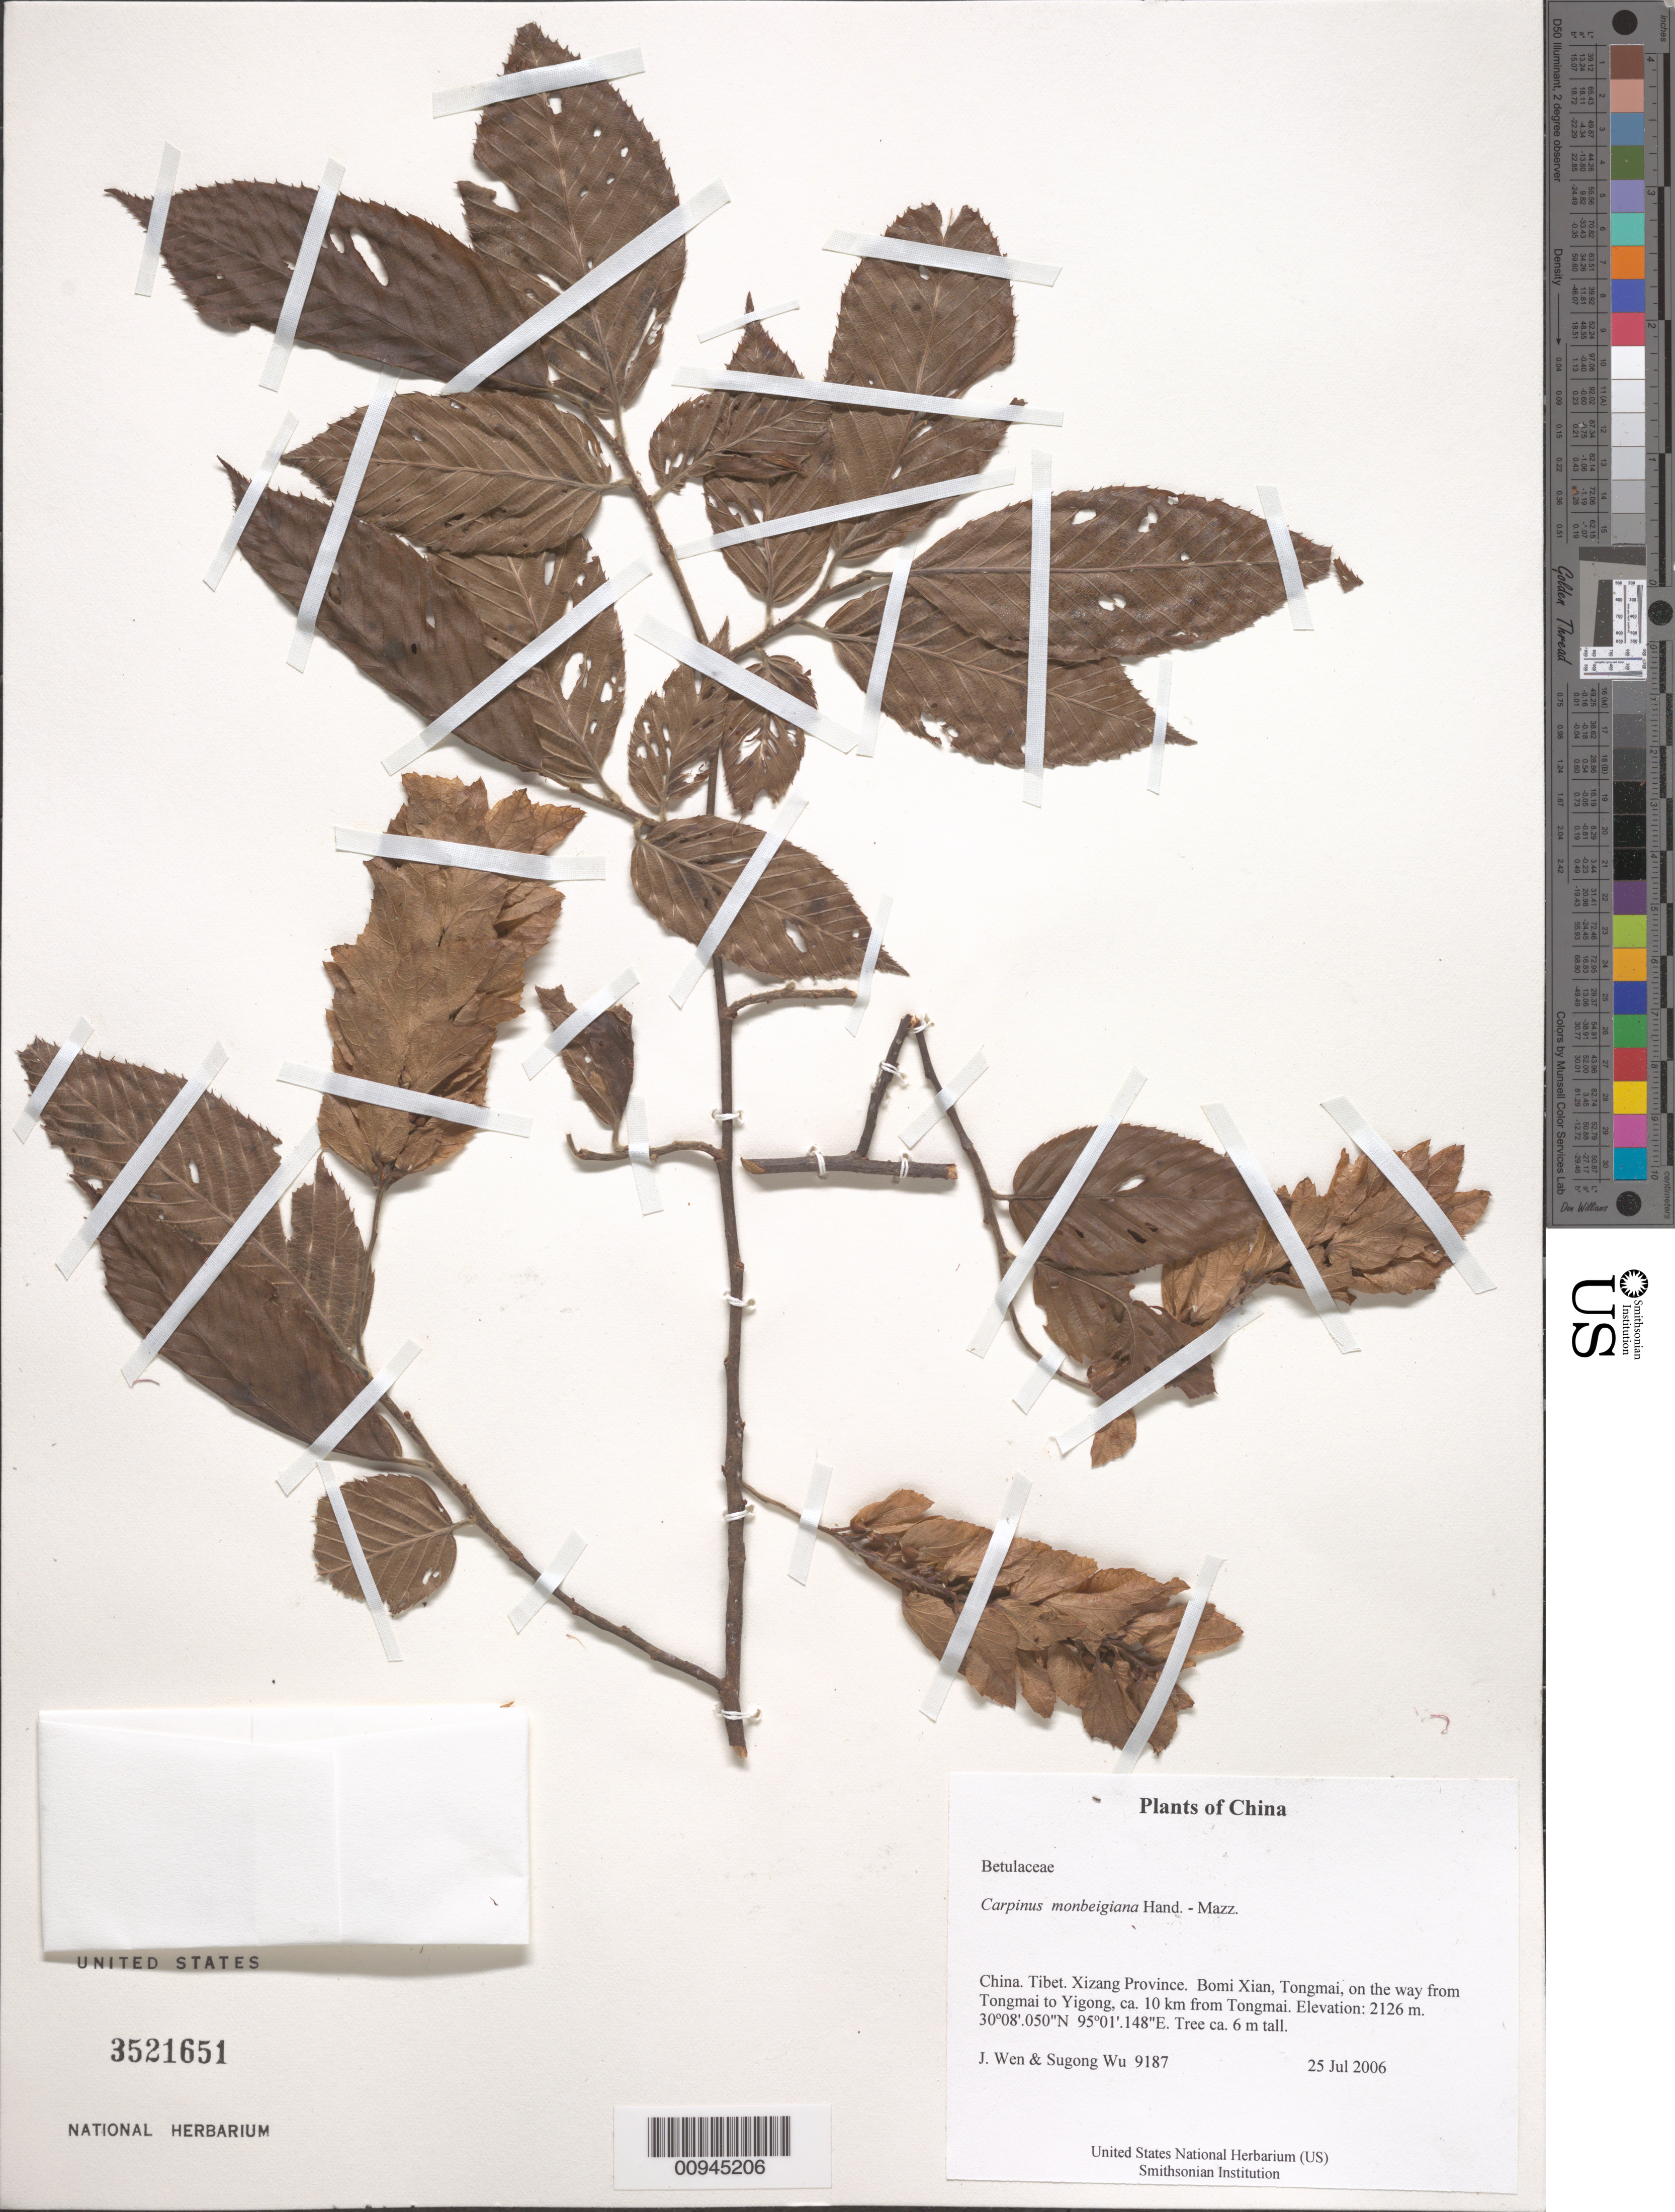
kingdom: Plantae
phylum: Tracheophyta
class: Magnoliopsida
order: Fagales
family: Betulaceae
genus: Carpinus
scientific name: Carpinus monbeigiana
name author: Hand.-Mazz.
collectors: J. Wen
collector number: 9187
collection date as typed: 25 Jul 2006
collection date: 2006-07-25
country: China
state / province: Xizang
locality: Xizang Province. Bomi Xian, Tongmai, on the way from Tongmai to Yigong, ca. 10 km from Tongmai.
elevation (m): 2126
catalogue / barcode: US 3521651